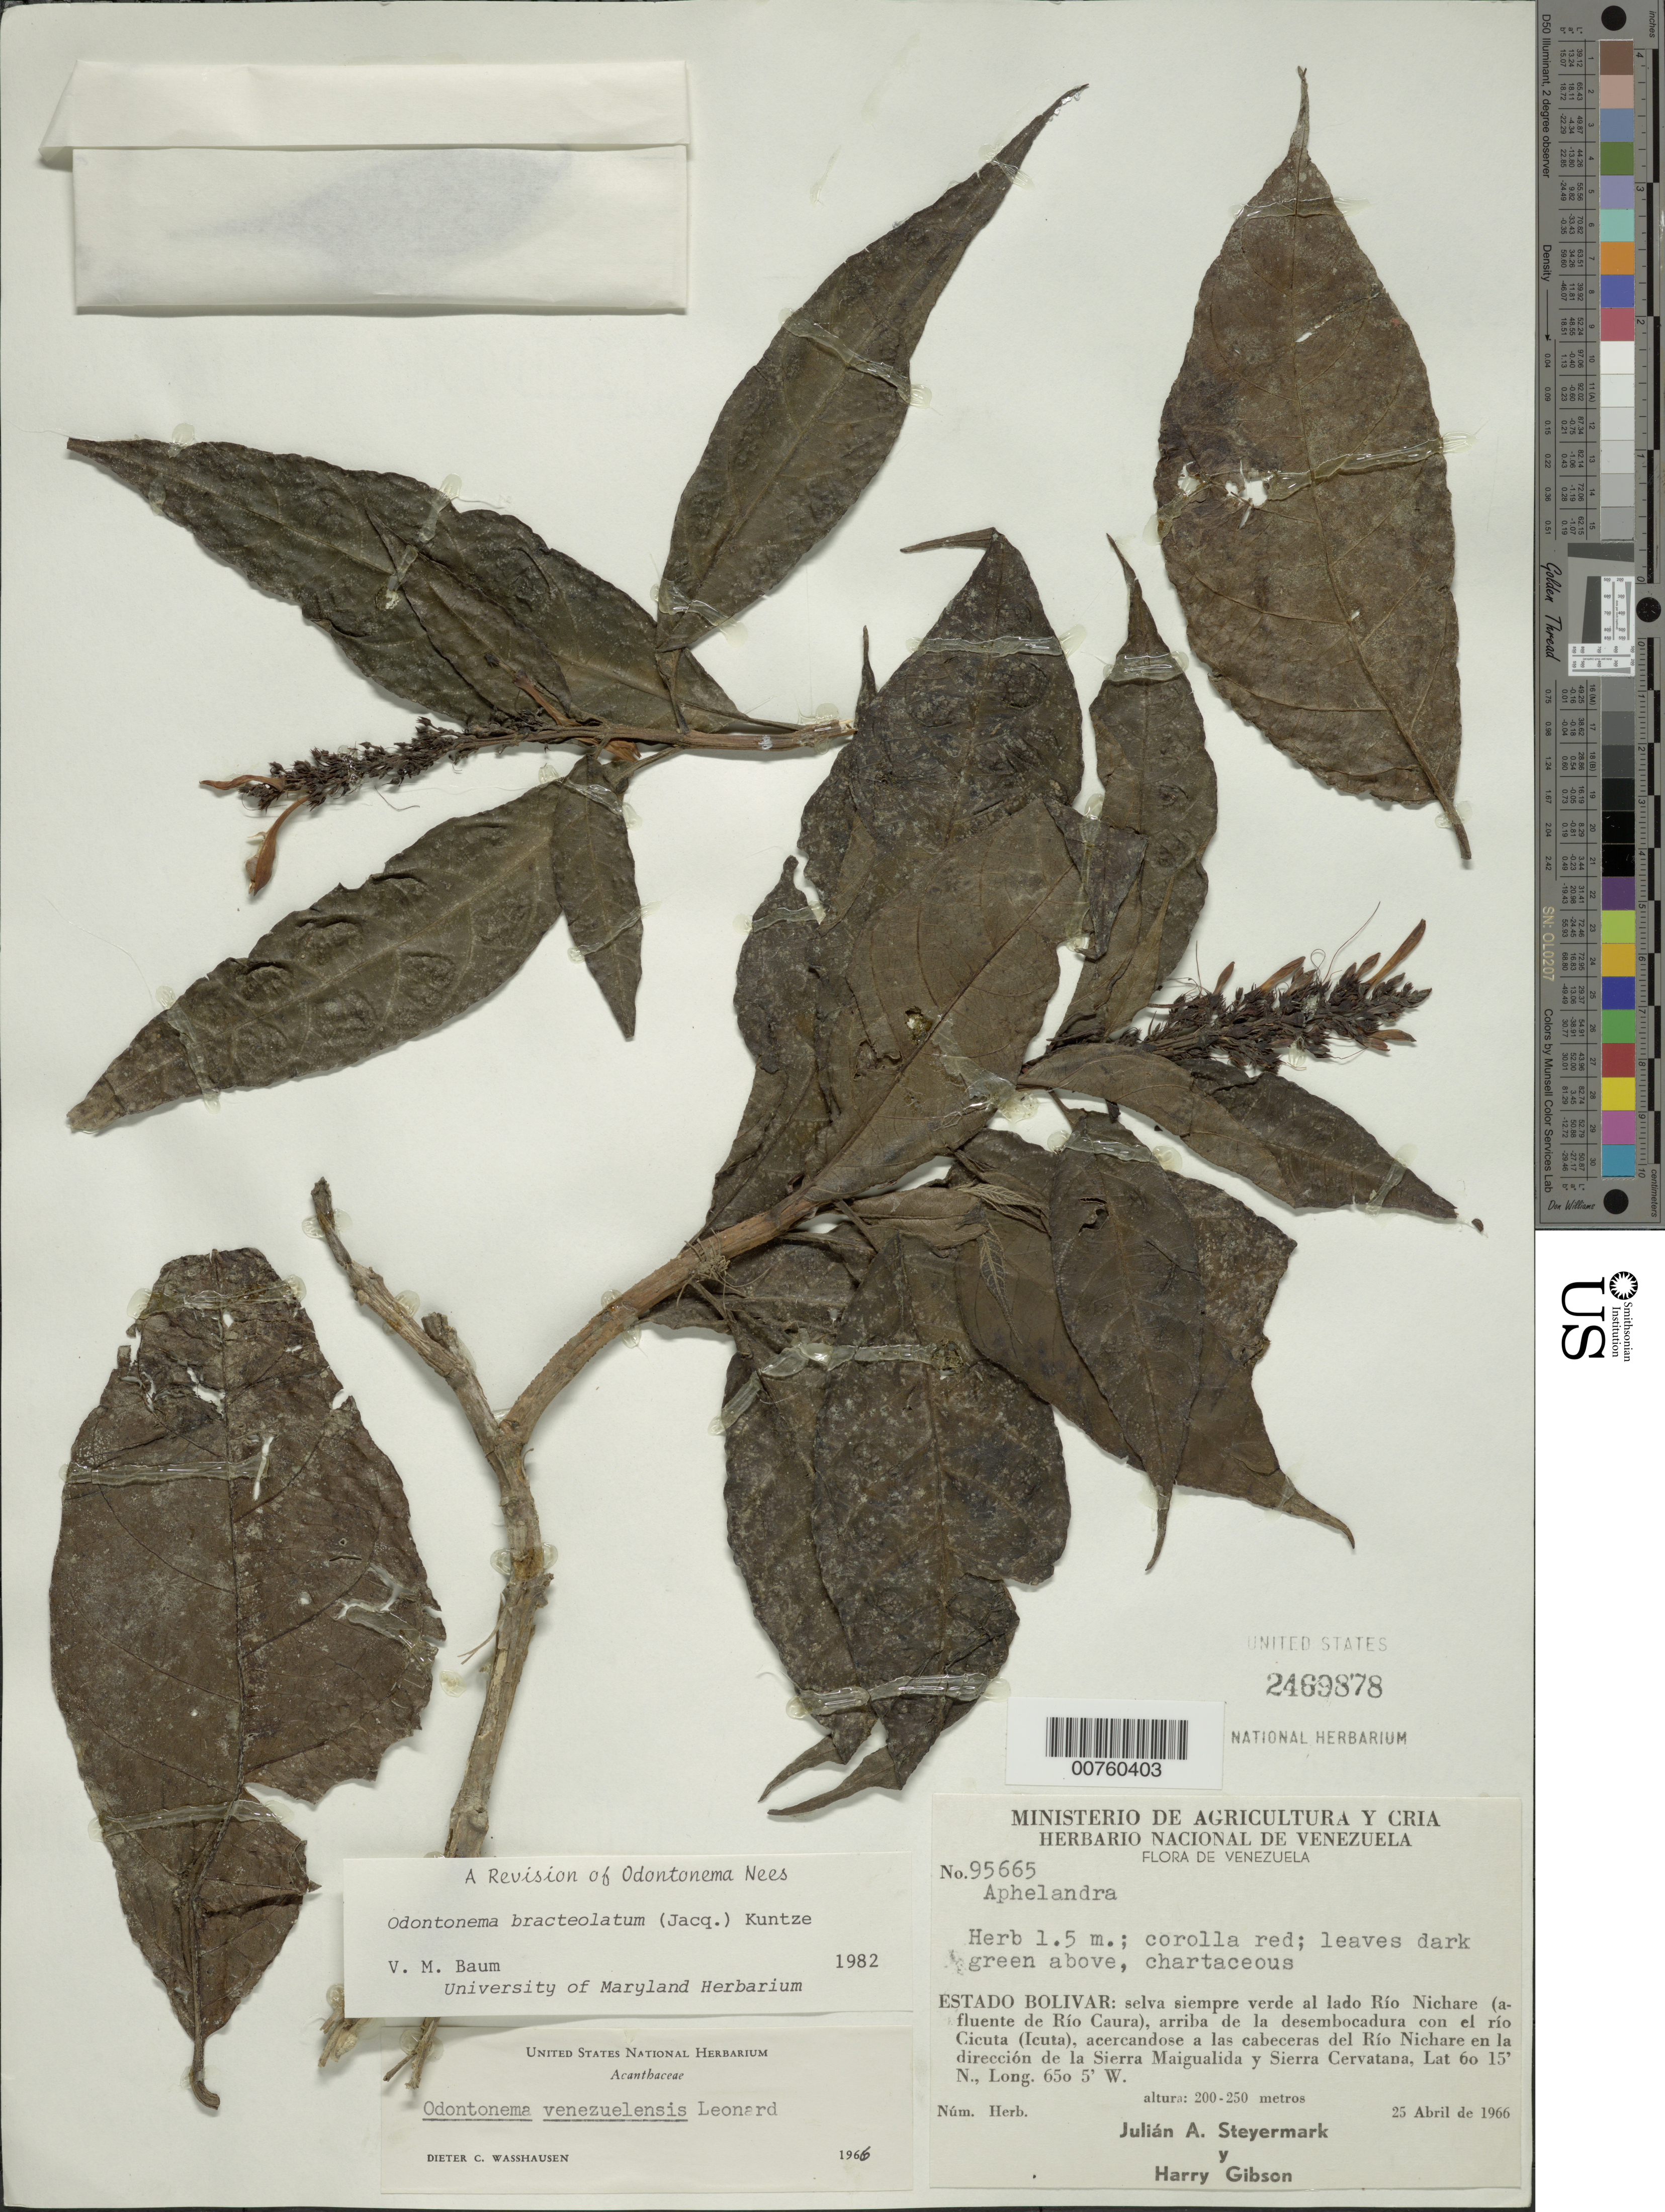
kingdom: Plantae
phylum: Tracheophyta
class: Magnoliopsida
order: Lamiales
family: Acanthaceae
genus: Odontonema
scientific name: Odontonema bracteolatum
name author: (Jacq.) Kuntze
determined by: Baum, V. M.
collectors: J. Steyermark & H. Gibson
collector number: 95665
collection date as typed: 25-Apr-66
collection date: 1966-04-25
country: Venezuela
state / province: Bolívar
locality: Río Nichare (affl. Río Caura), arriba la desembocadura con el Río Cicuta (Icuta), acercandose a las cabeceras del Río Nichare en la dirrecion de la Sierra Maigualida y Sierra Cervantana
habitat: Evergreen forest along river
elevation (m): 200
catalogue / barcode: US 2469878